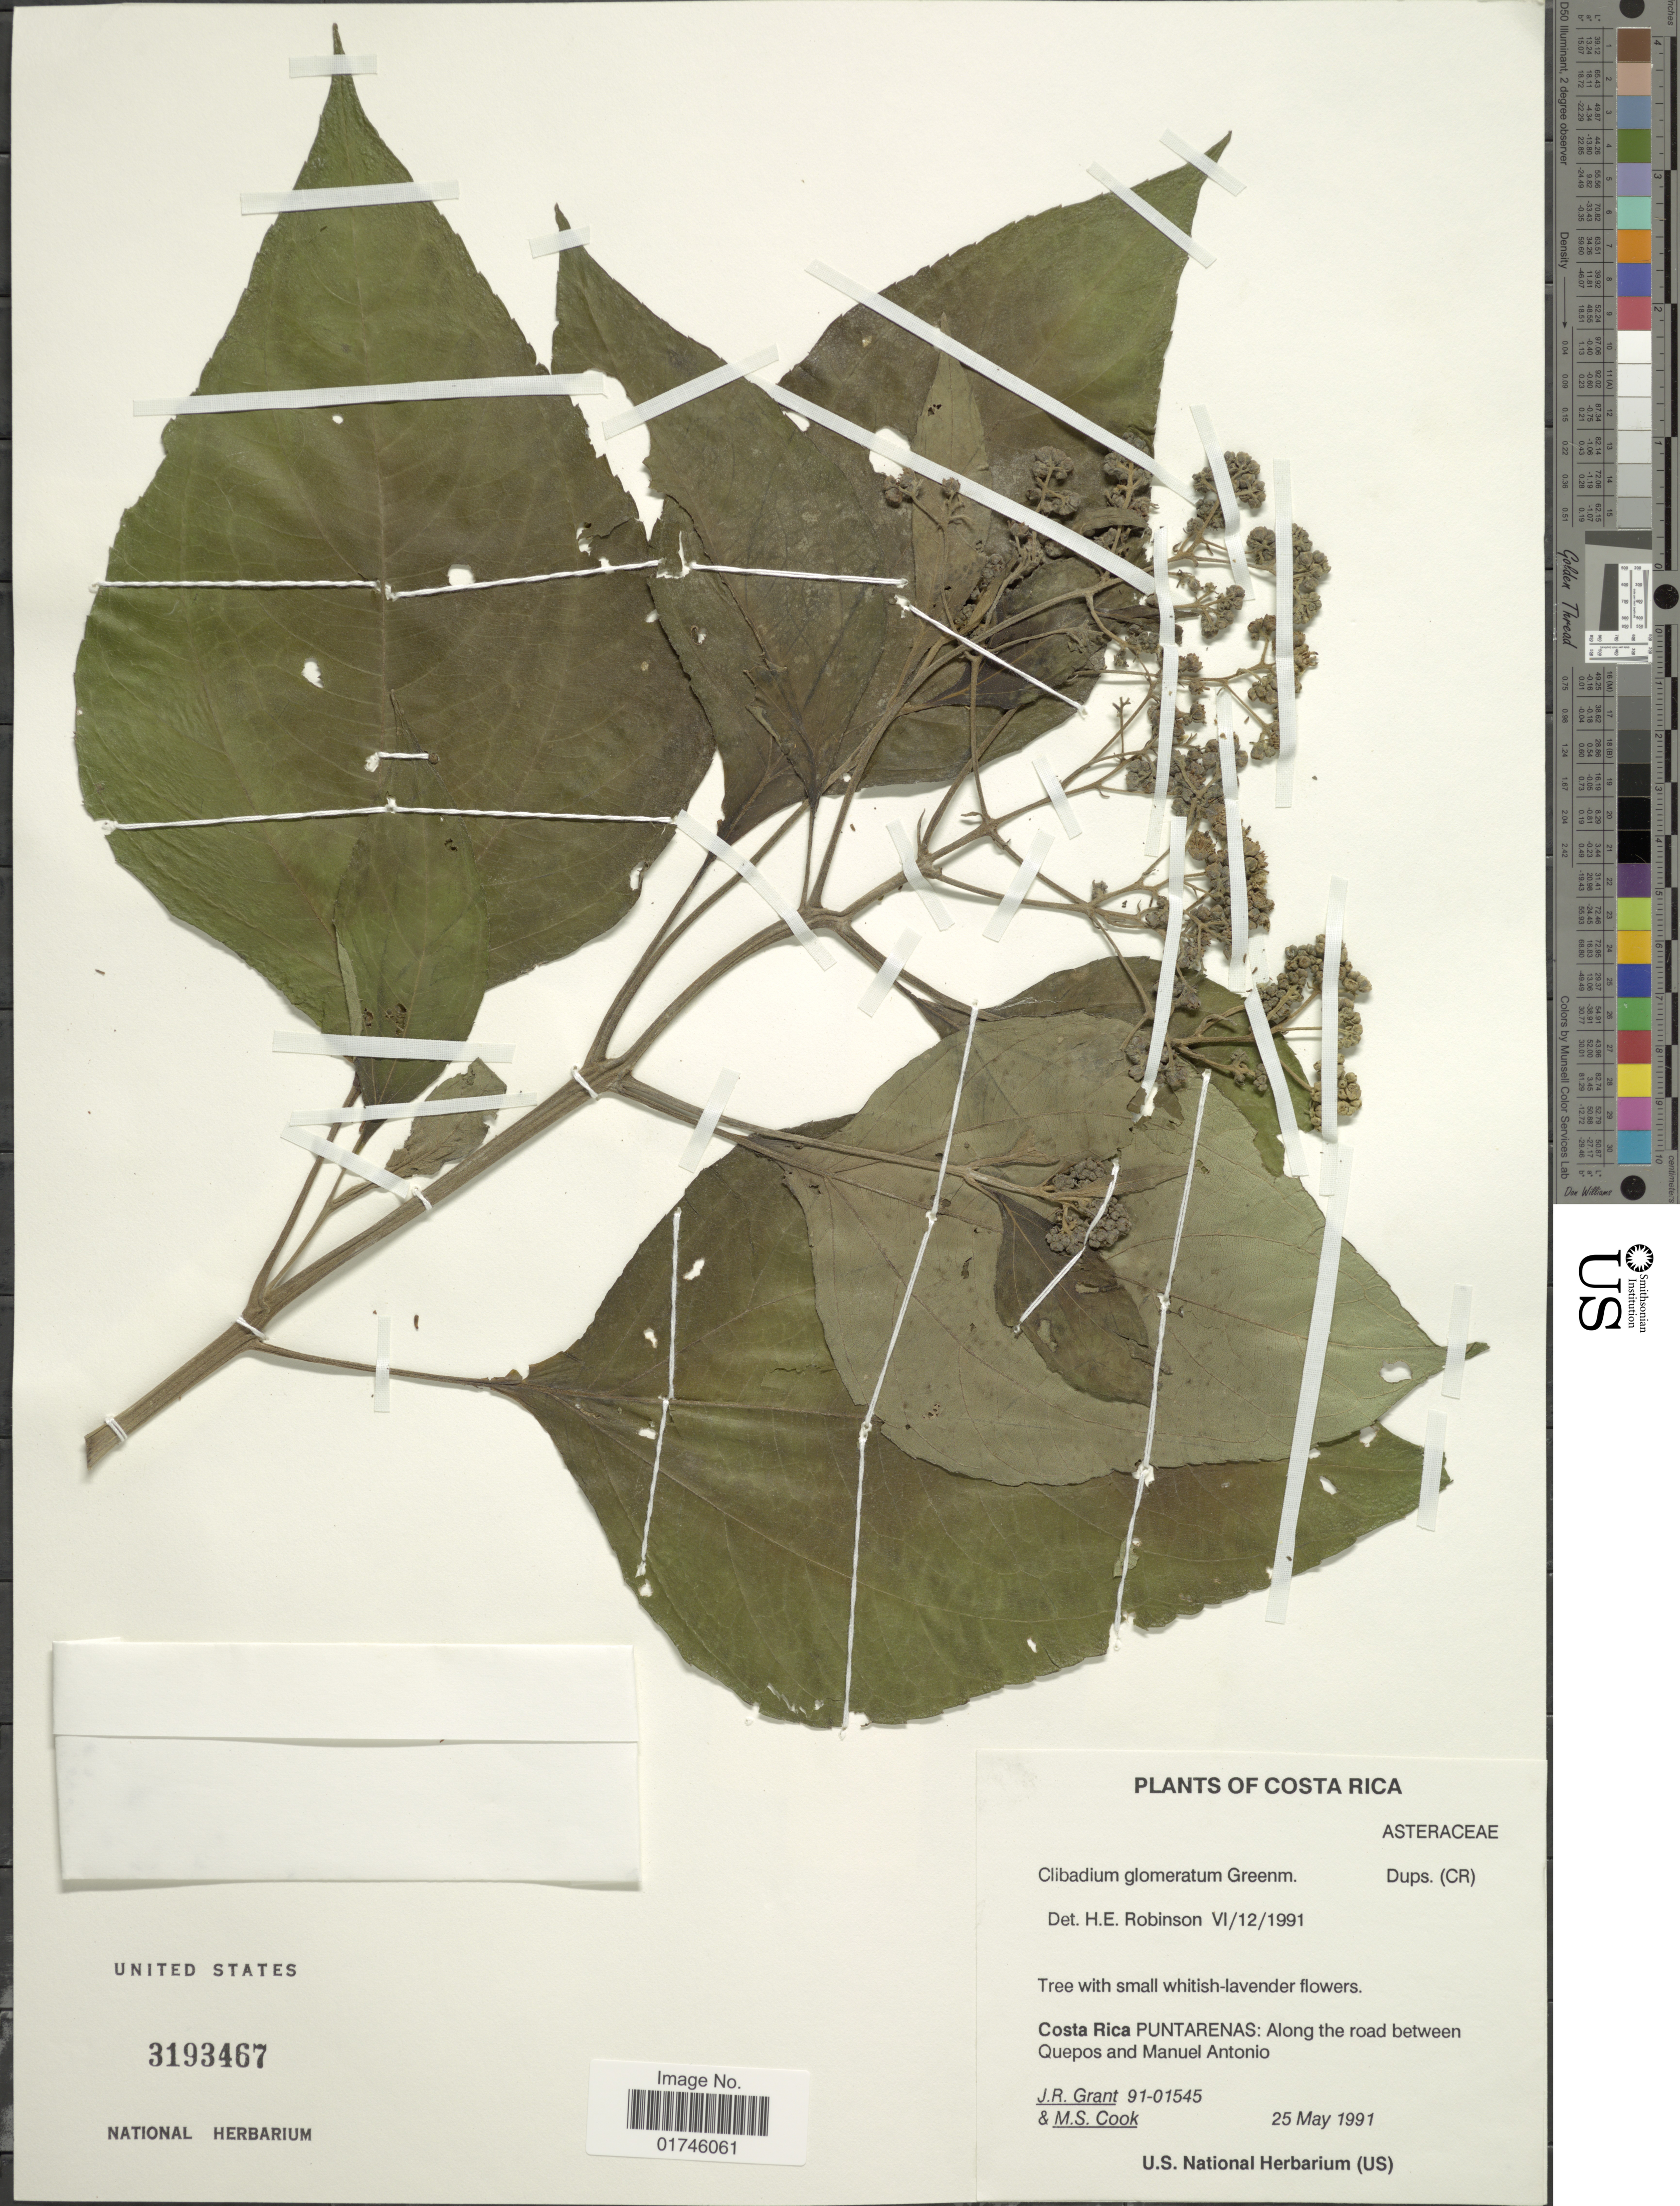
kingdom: Plantae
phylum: Tracheophyta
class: Magnoliopsida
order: Asterales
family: Asteraceae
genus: Clibadium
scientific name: Clibadium glomeratum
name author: Greenm.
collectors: J. Grant & M. S. Cook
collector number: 91-01545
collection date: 1991-05-25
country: Costa Rica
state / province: Puntarenas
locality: Costa Rica Puntarenas: along the road between Quepos and Manuel Antonio.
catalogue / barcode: US 3193467